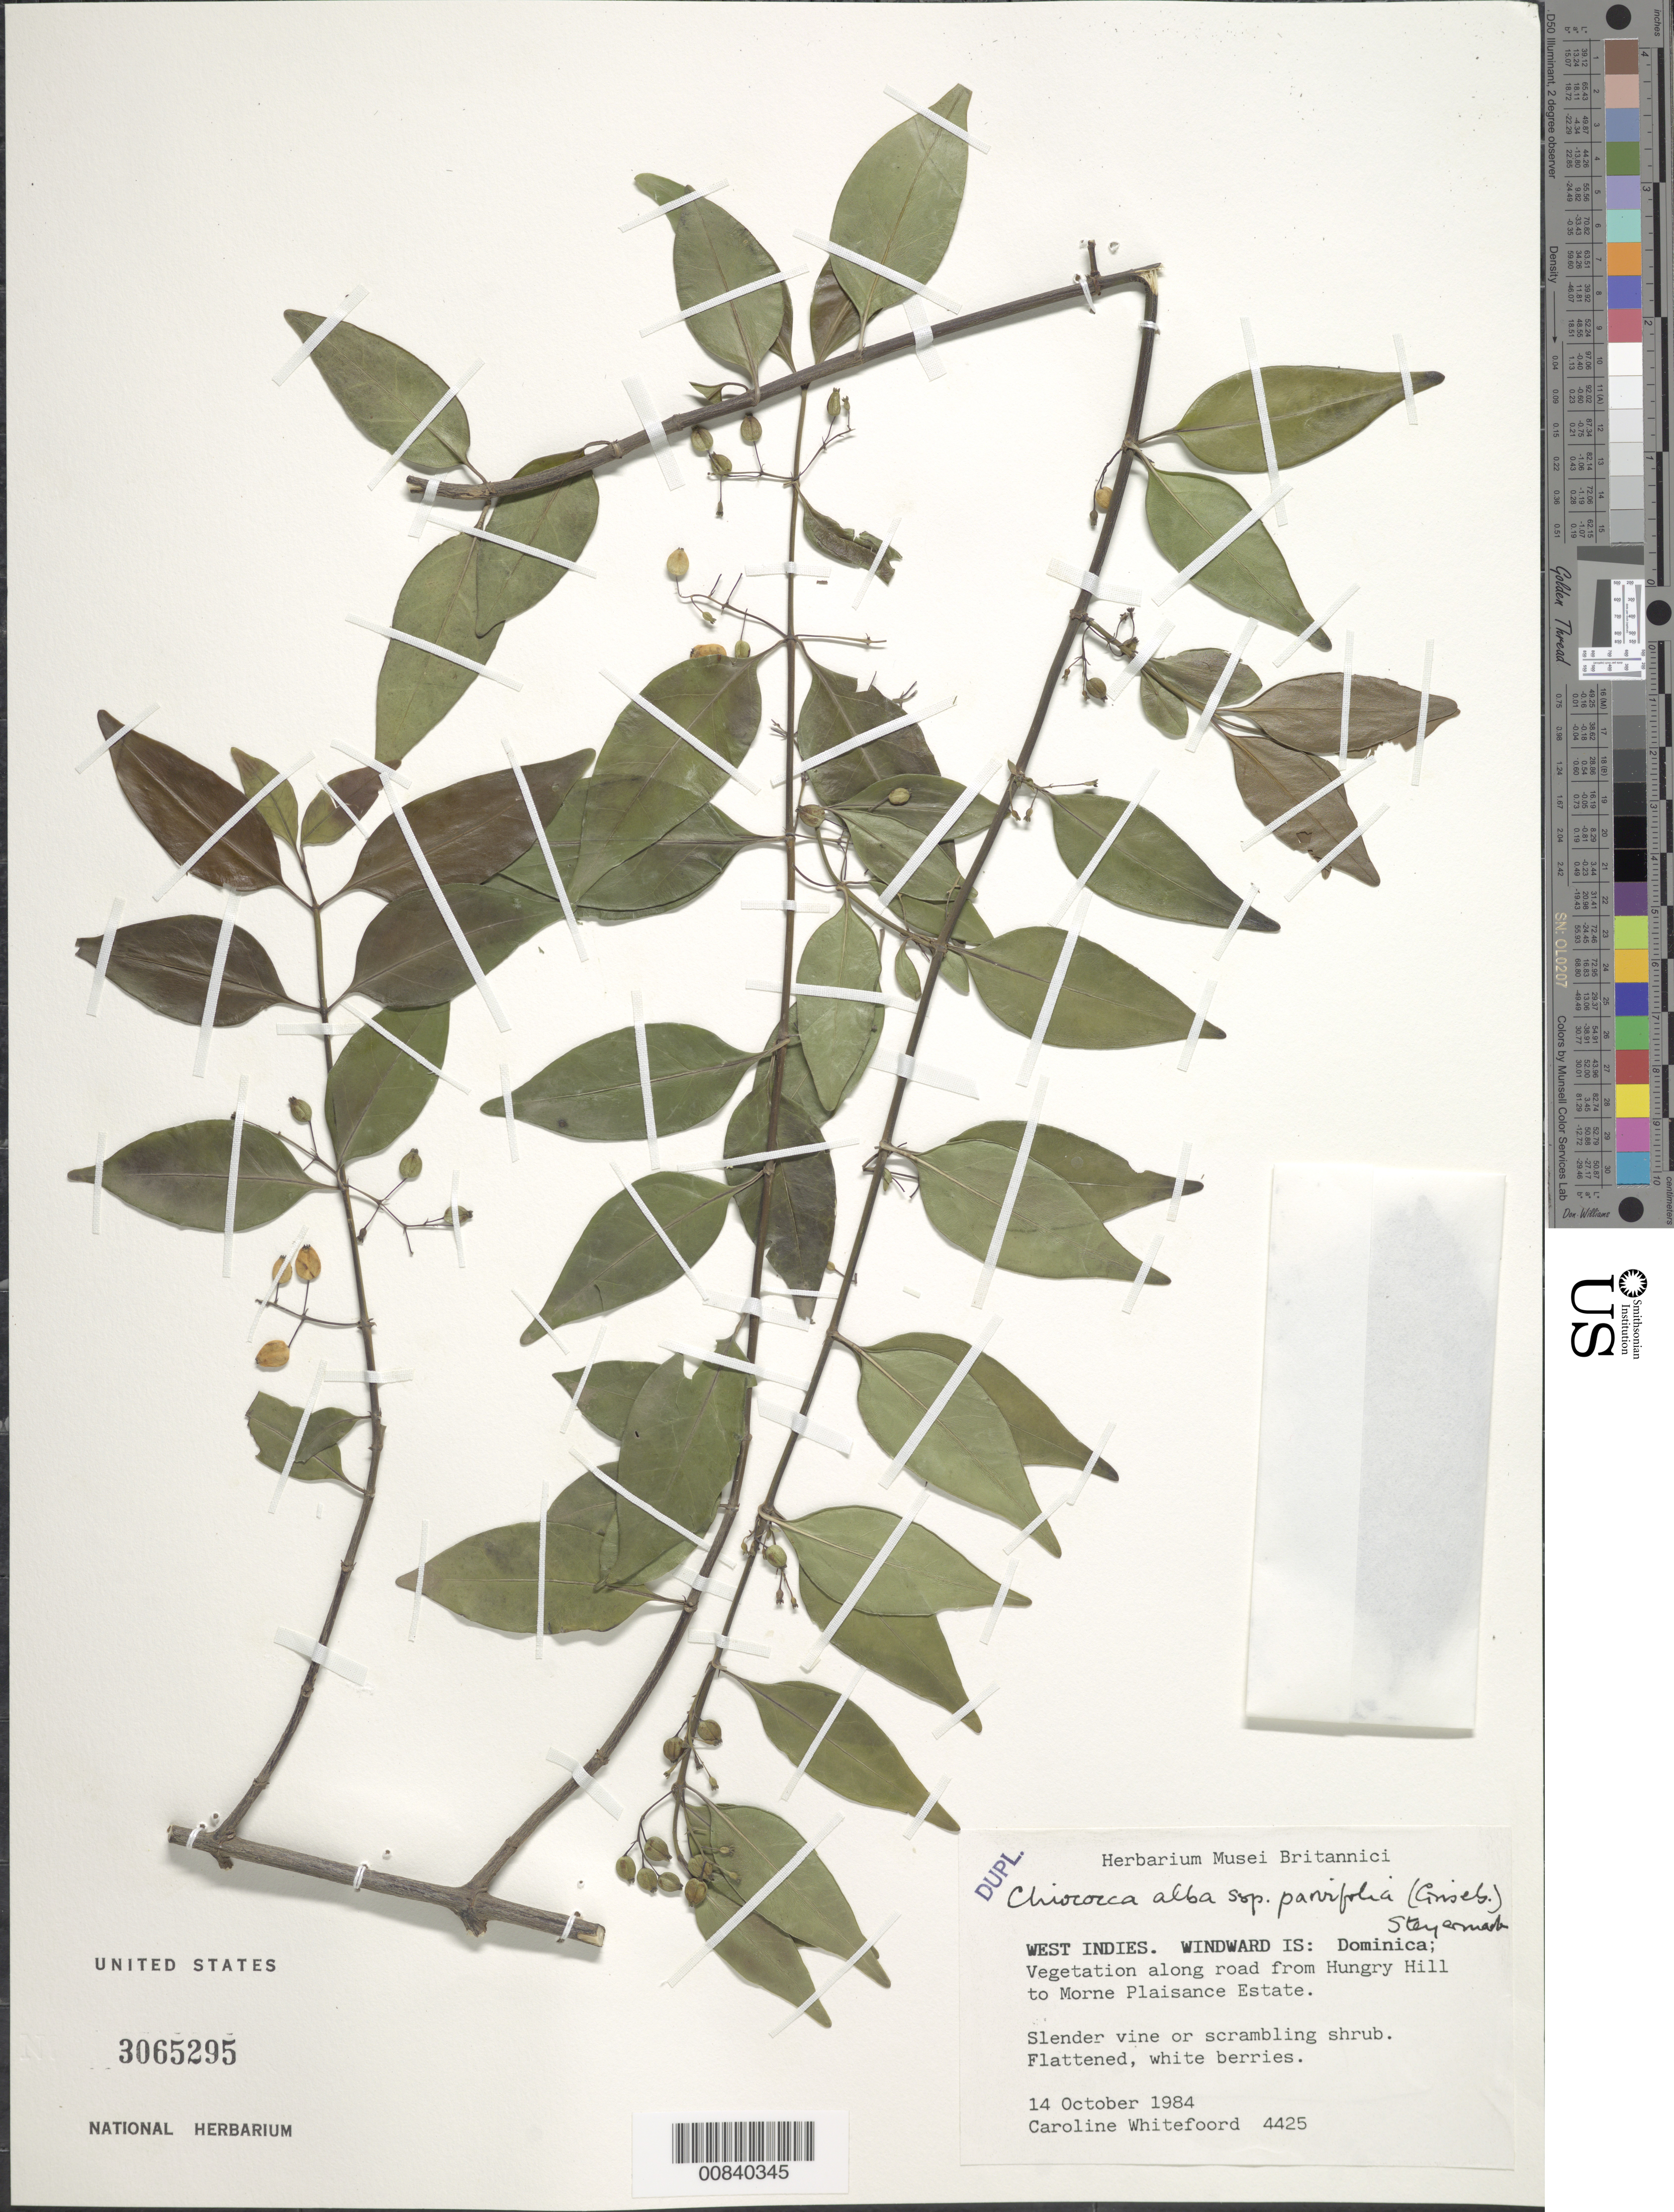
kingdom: Plantae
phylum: Tracheophyta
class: Magnoliopsida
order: Gentianales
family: Rubiaceae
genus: Chiococca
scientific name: Chiococca alba subsp. alba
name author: (L.) Hitchc.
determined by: Nicolson, Dan H.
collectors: C. Whitefoord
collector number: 4425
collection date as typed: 14 Oct 1984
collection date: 1984-10-14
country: Dominica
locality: Along road from Hungry Hill to Morne Plaisance Estate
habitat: On vegetation along road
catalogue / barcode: US 3065295